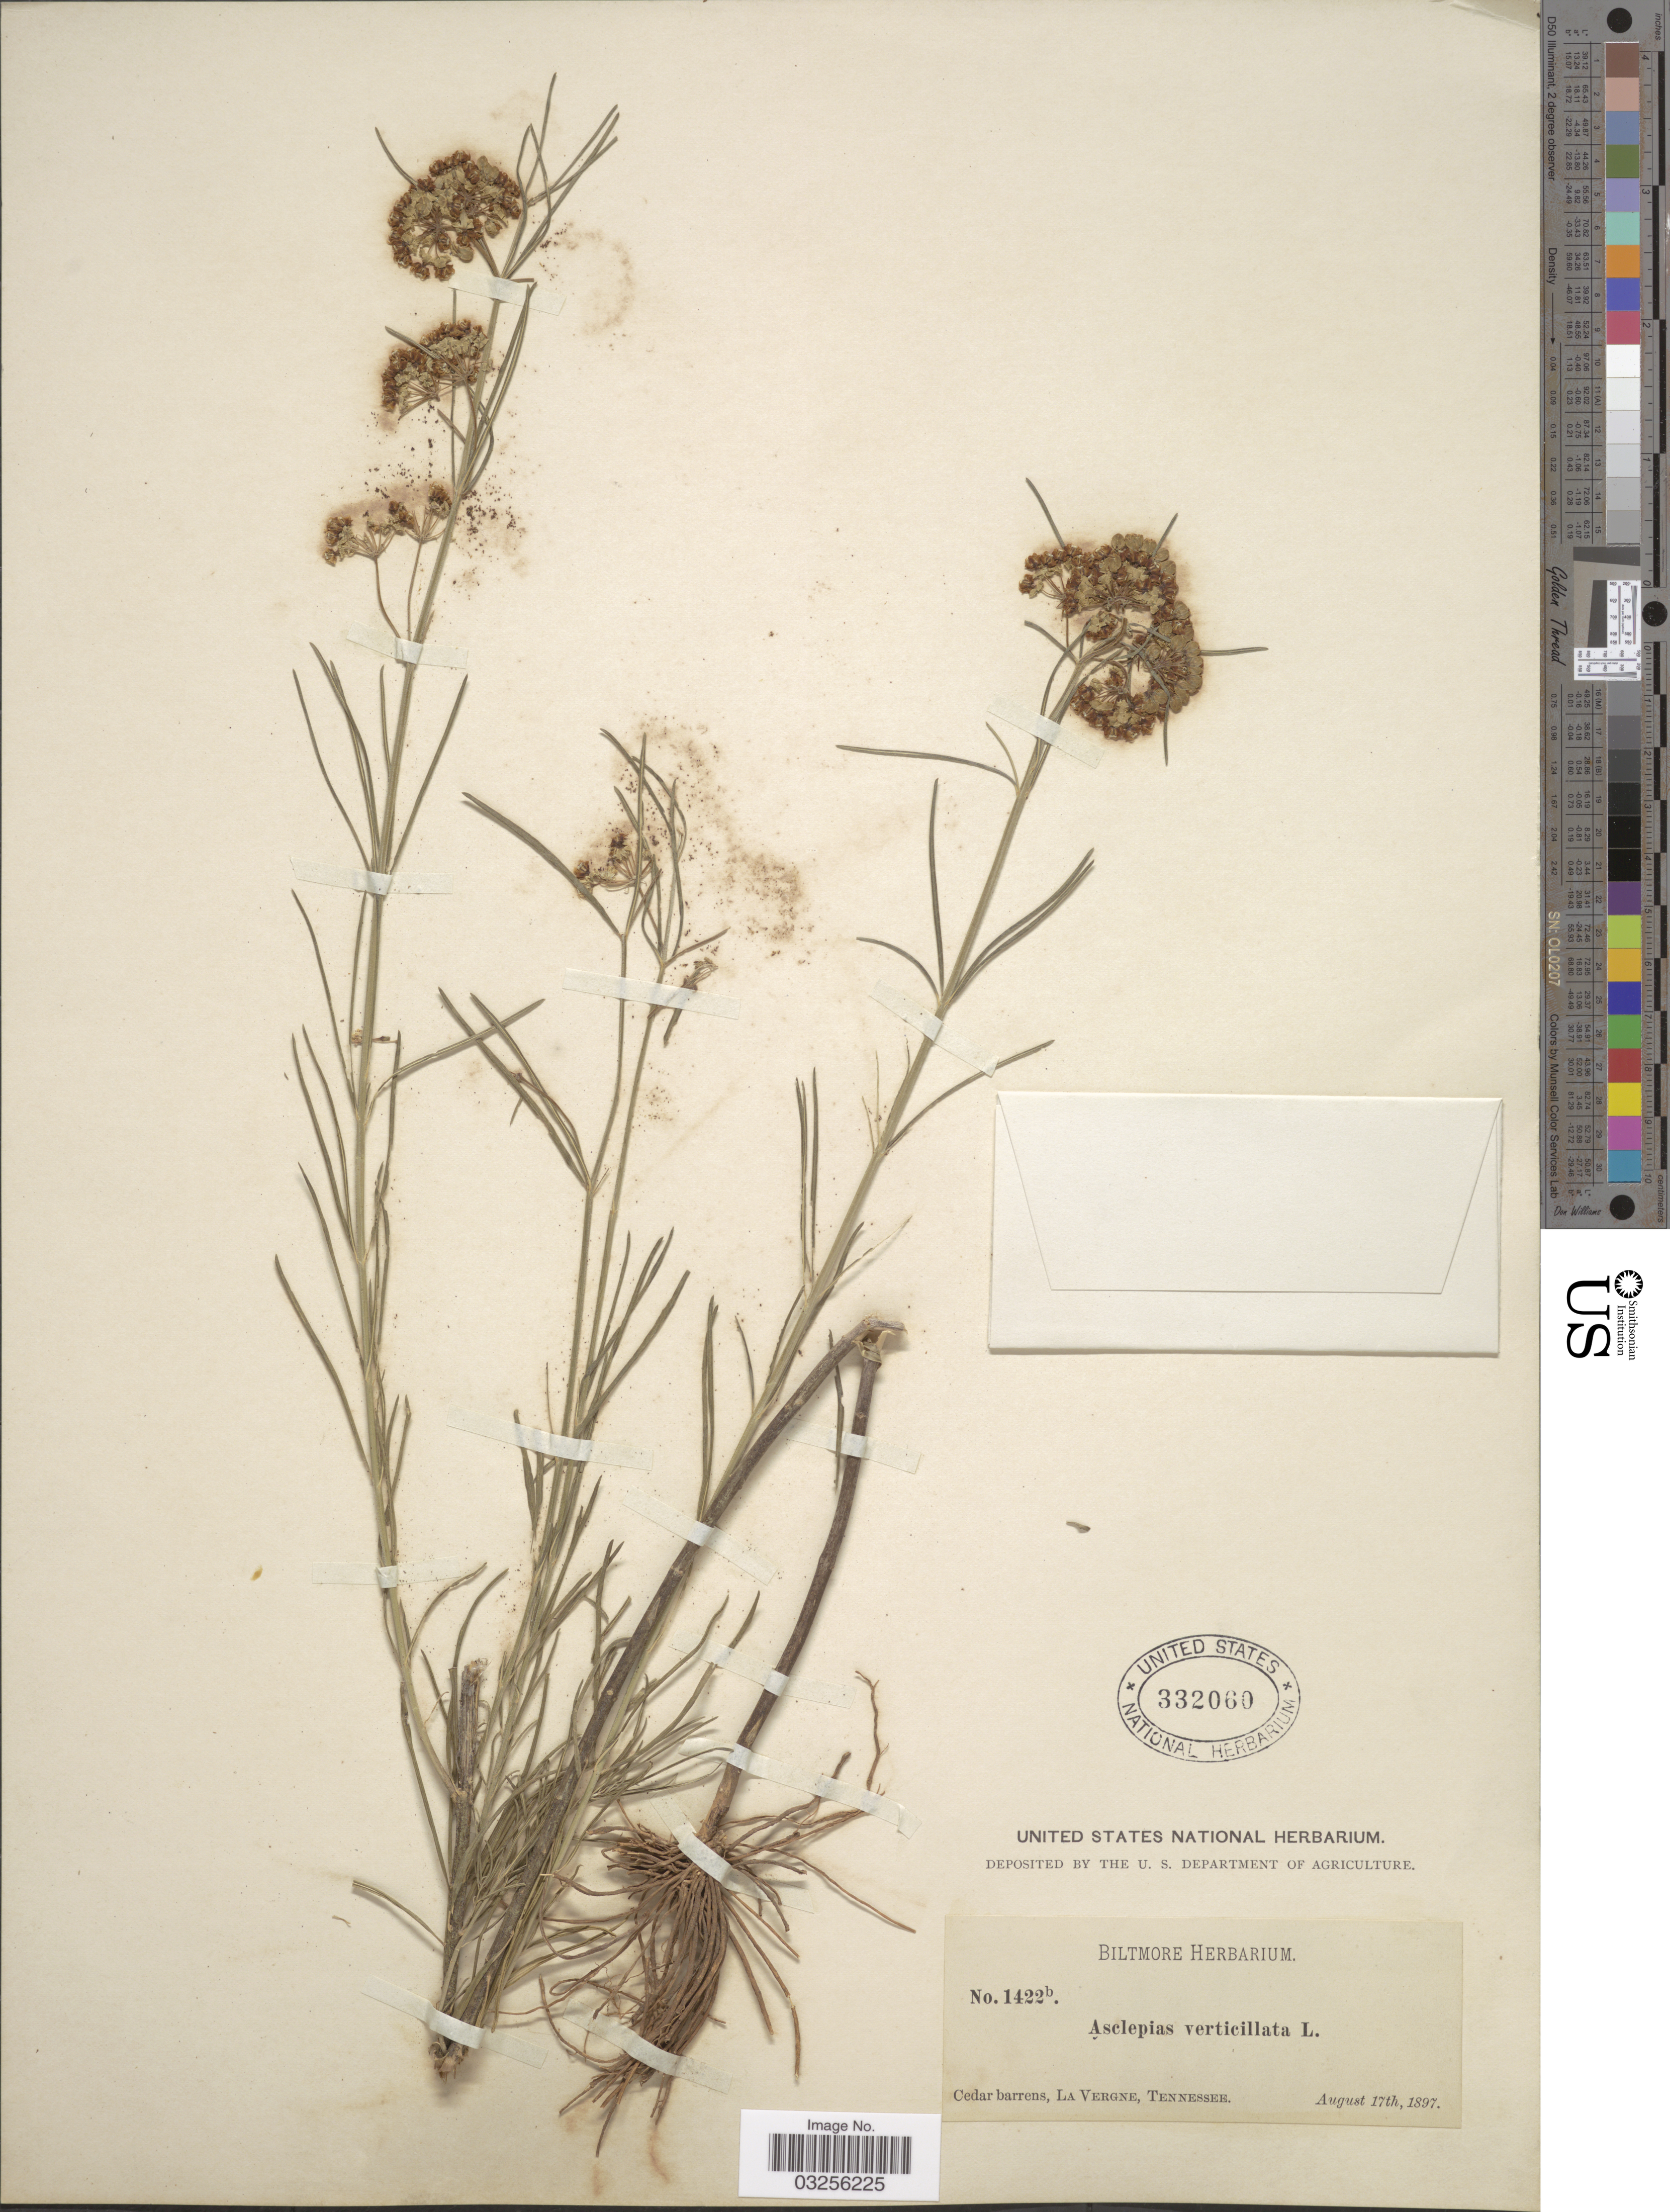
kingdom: Plantae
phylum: Tracheophyta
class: Magnoliopsida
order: Gentianales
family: Apocynaceae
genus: Asclepias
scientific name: Asclepias verticillata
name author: L.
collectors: ex herb. Biltmore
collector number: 1422b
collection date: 1897-08-17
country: United States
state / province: Tennessee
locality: Cedar barrens, La Vergne.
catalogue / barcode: US 332060